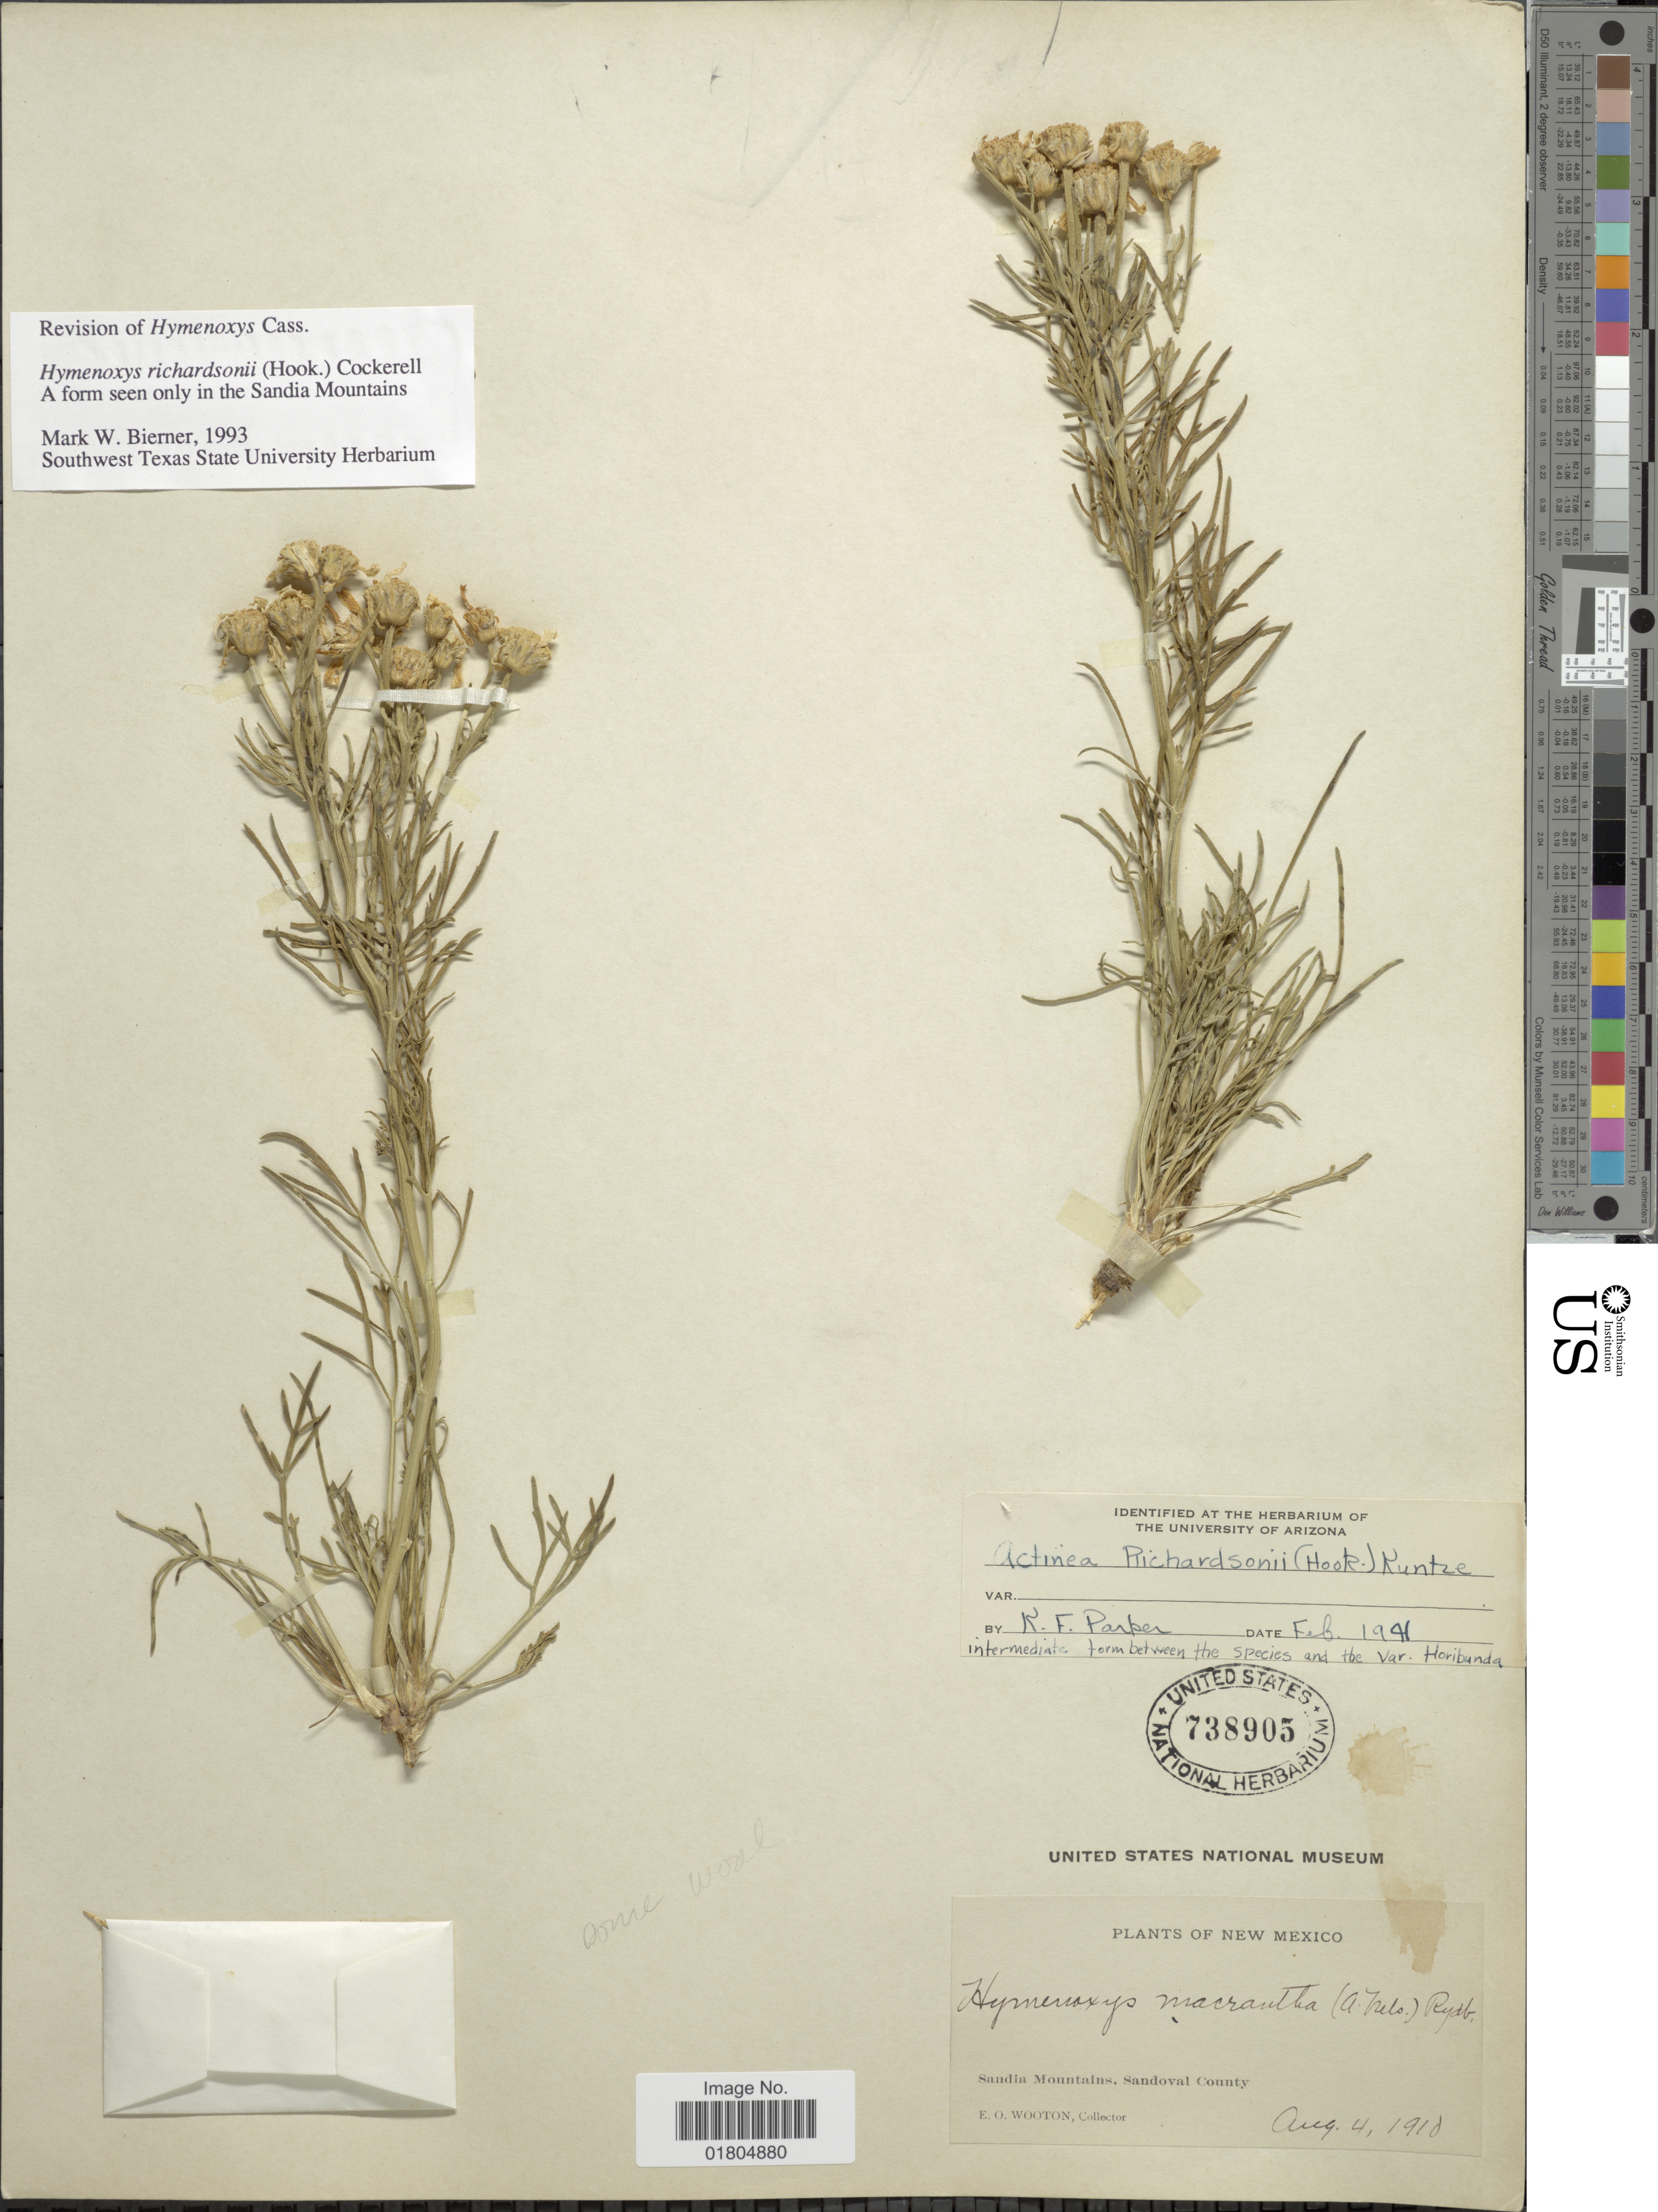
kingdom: Plantae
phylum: Tracheophyta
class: Magnoliopsida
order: Asterales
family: Asteraceae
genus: Hymenoxys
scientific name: Hymenoxys richardsonii var. richardsonii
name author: (Hook.) Cockerell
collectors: E. O. Wooton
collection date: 1910-08-04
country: United States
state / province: New Mexico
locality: Sandia Mountains, Sandoval County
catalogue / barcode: US 738905